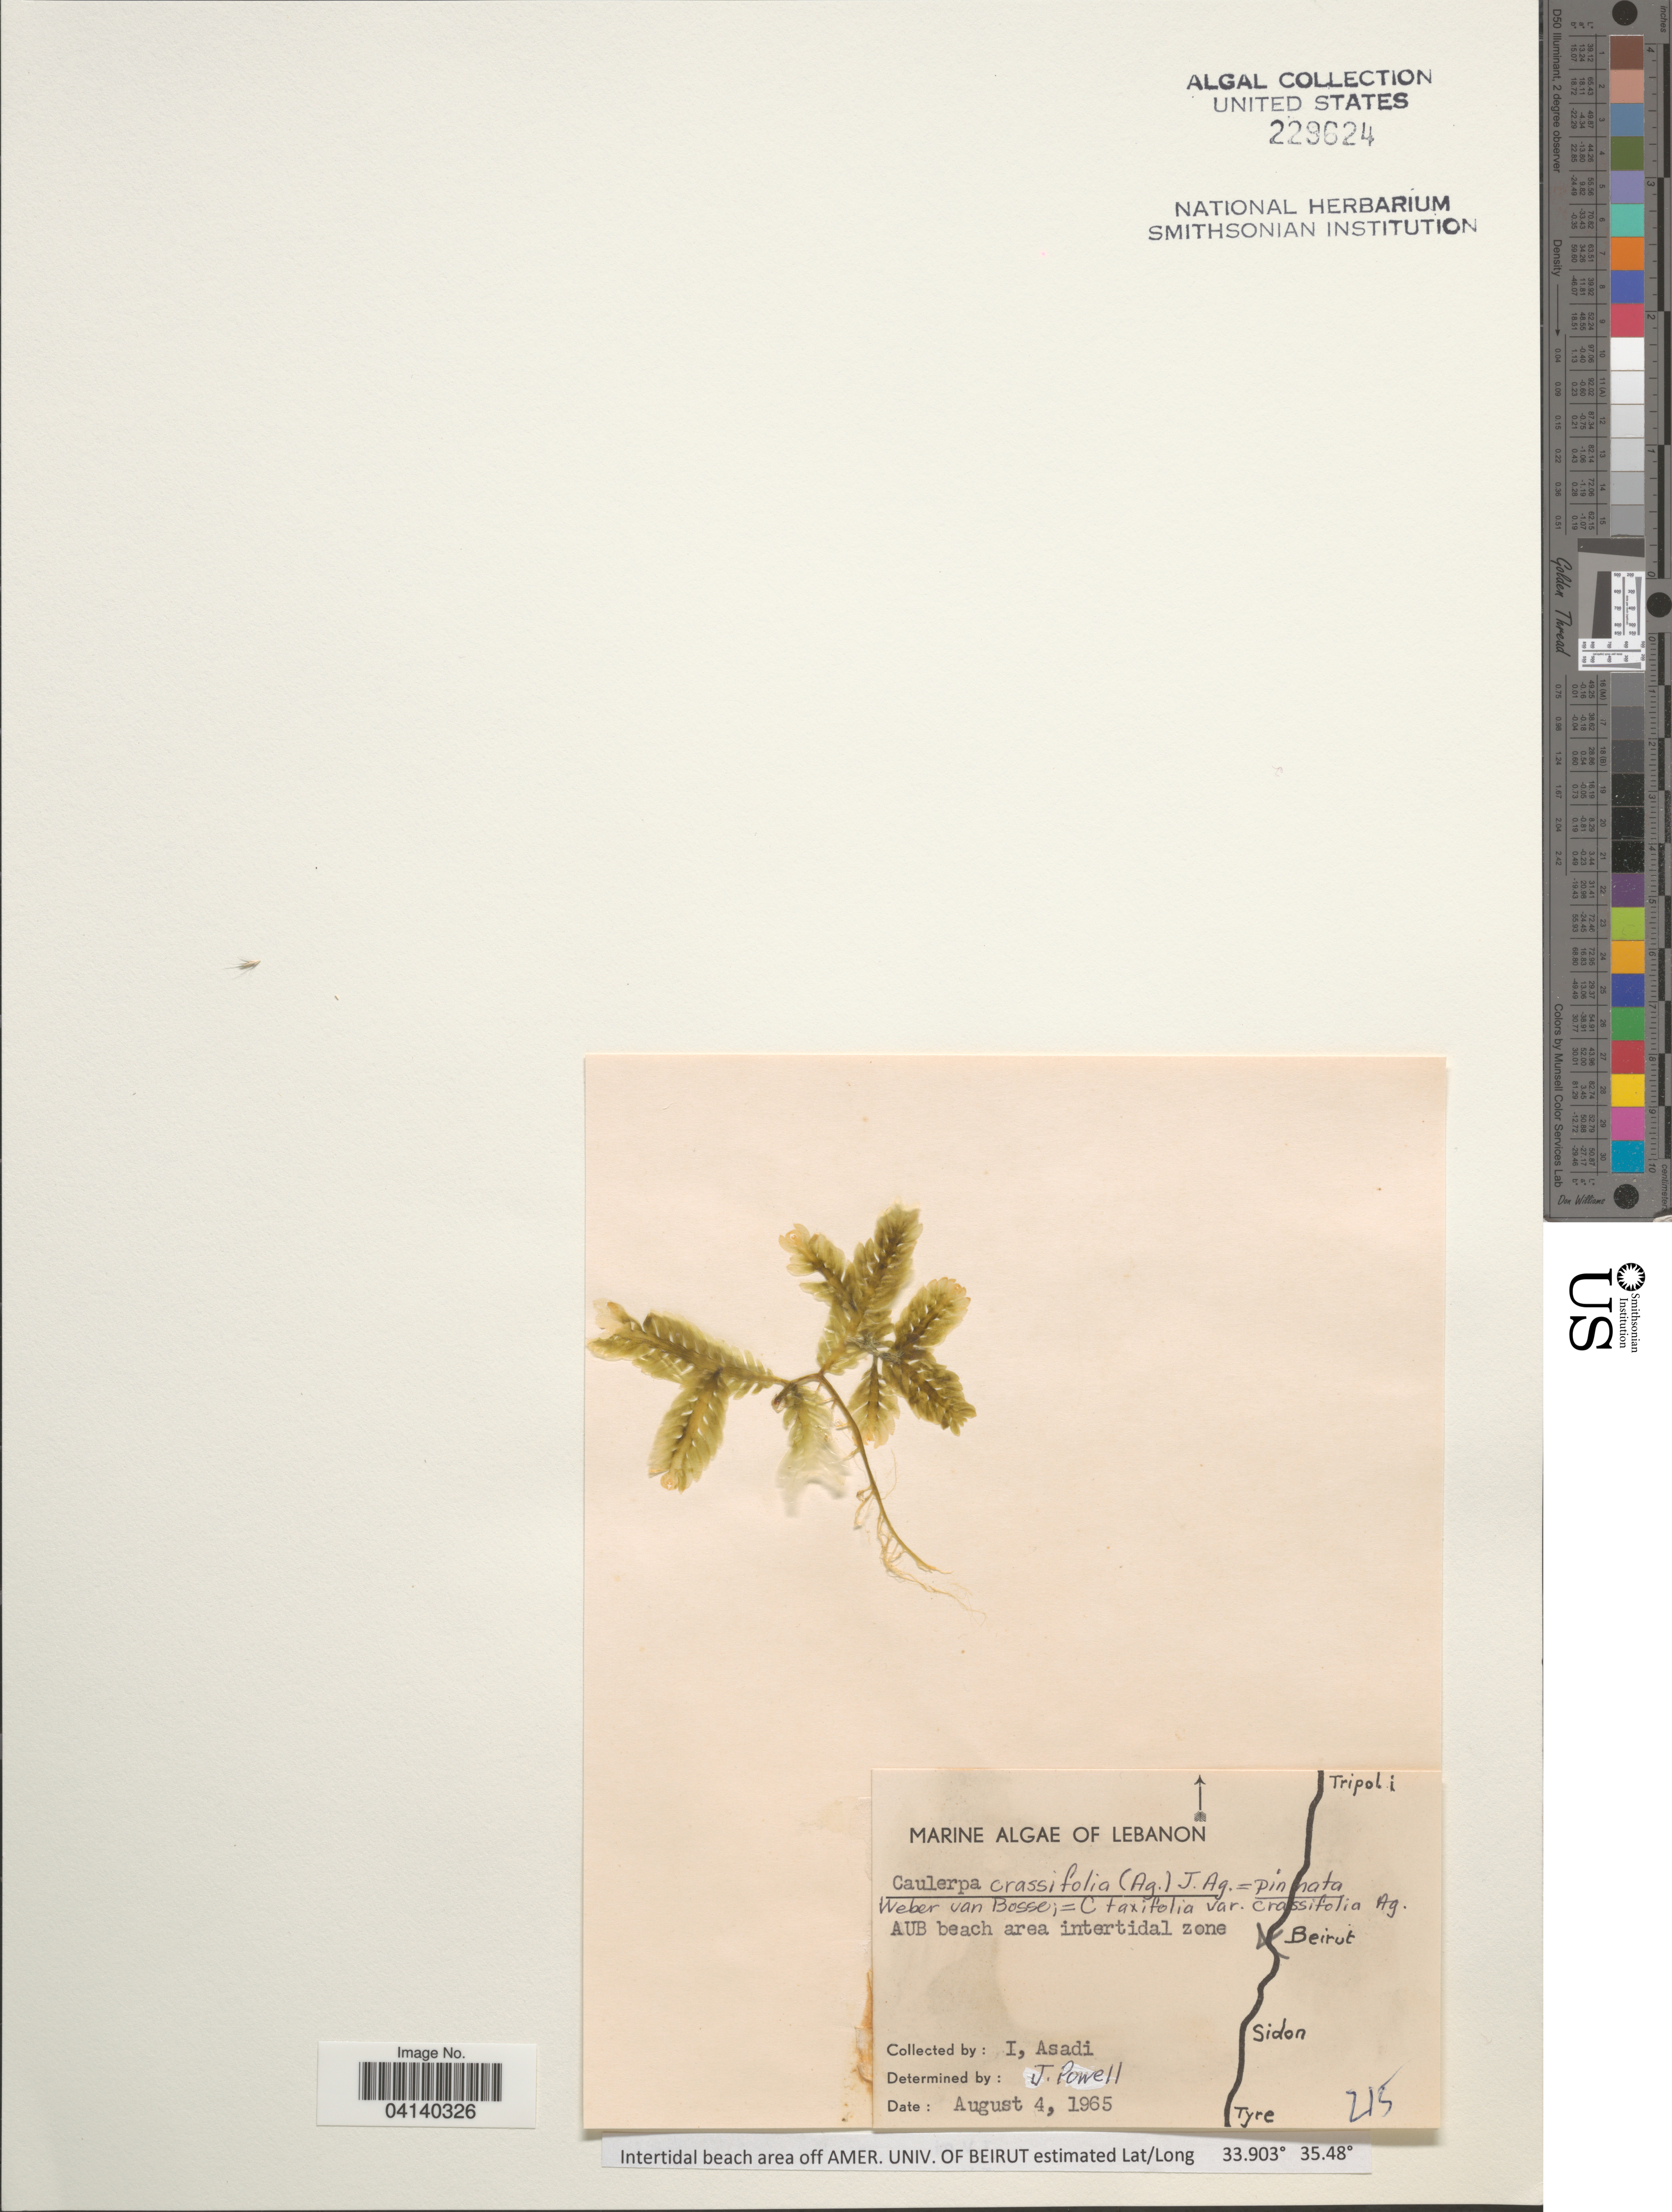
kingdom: Plantae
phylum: Chlorophyta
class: Ulvophyceae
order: Ulvales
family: Ulvaceae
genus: Ulva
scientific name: Ulva linza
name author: L.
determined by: Algae name updating Project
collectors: I. Asadi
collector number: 215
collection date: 1965-08-04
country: Lebanon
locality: AUB beach area intertidal zone. Off Amer. Univ. of Beirut.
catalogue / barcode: US 229624